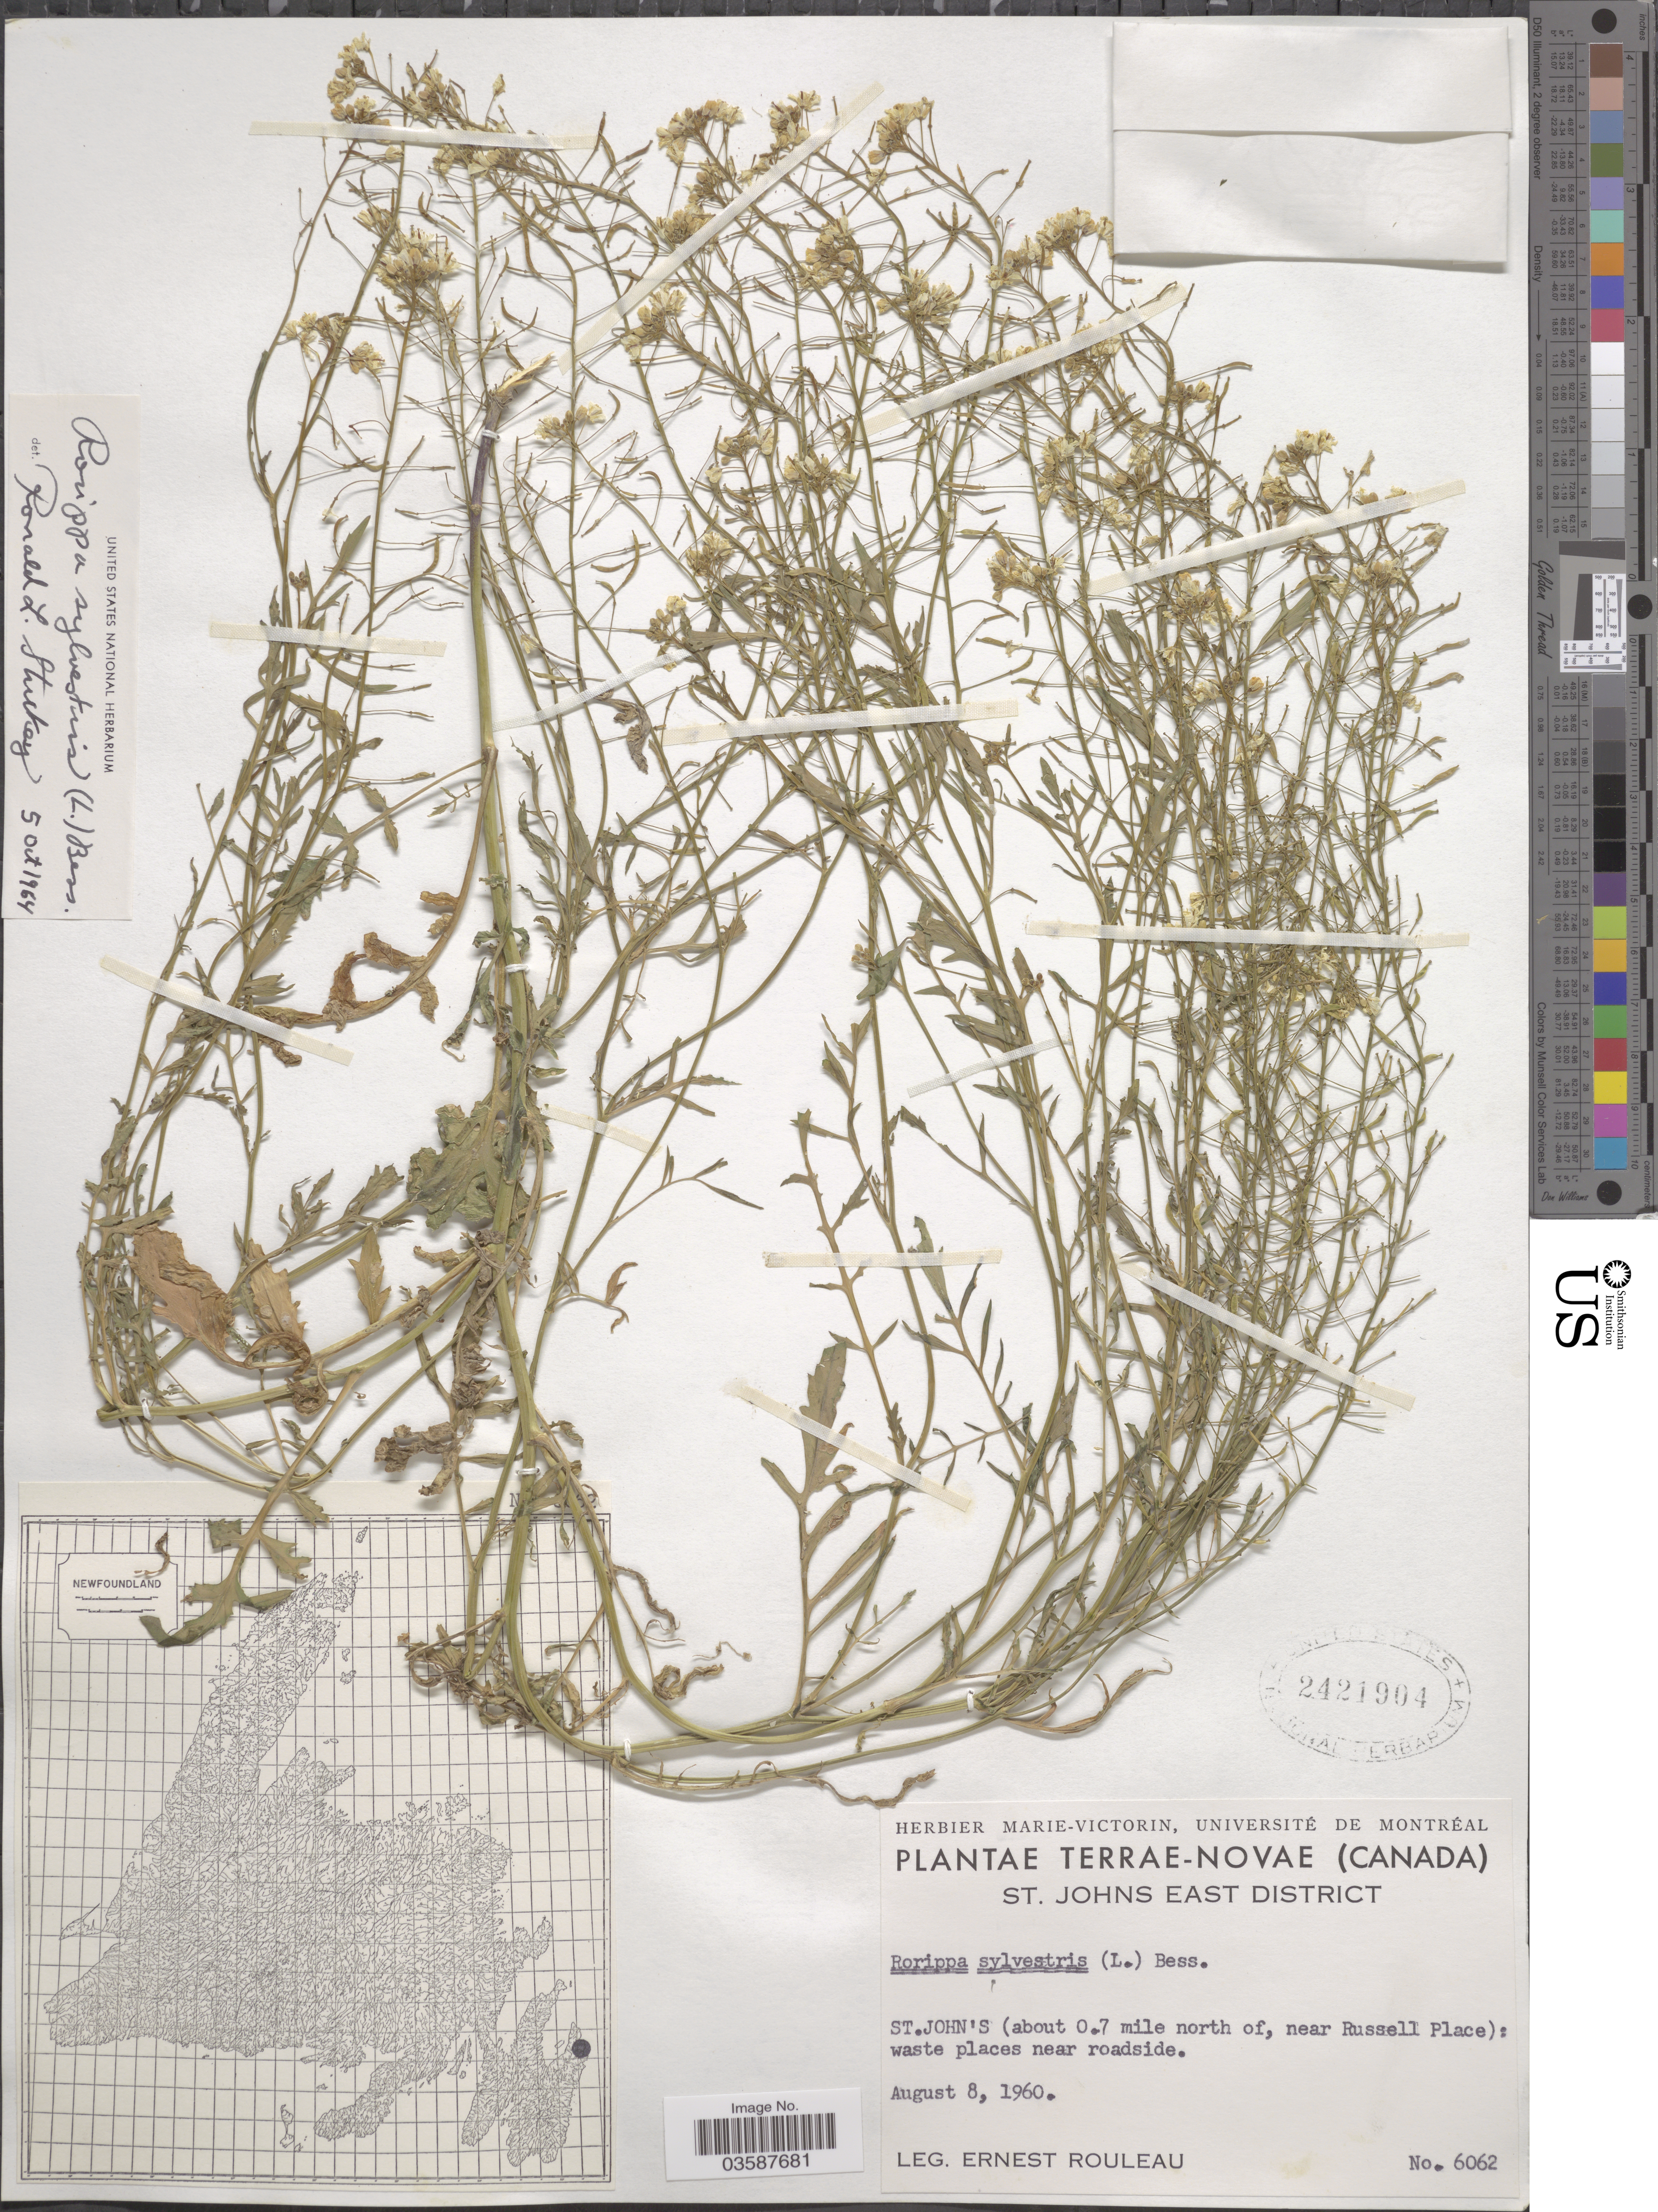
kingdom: Plantae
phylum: Tracheophyta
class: Magnoliopsida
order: Brassicales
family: Brassicaceae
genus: Rorippa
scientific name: Rorippa sylvestris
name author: (L.) Besser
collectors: J. Rouleau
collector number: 6062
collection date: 1960-08-08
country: Canada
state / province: Newfoundland and Labrador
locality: Terrae-Novae. St. Johns East District. St. John's (about 0.7 mile north of, near Russell Place): waste places near roadside.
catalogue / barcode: US 2421904